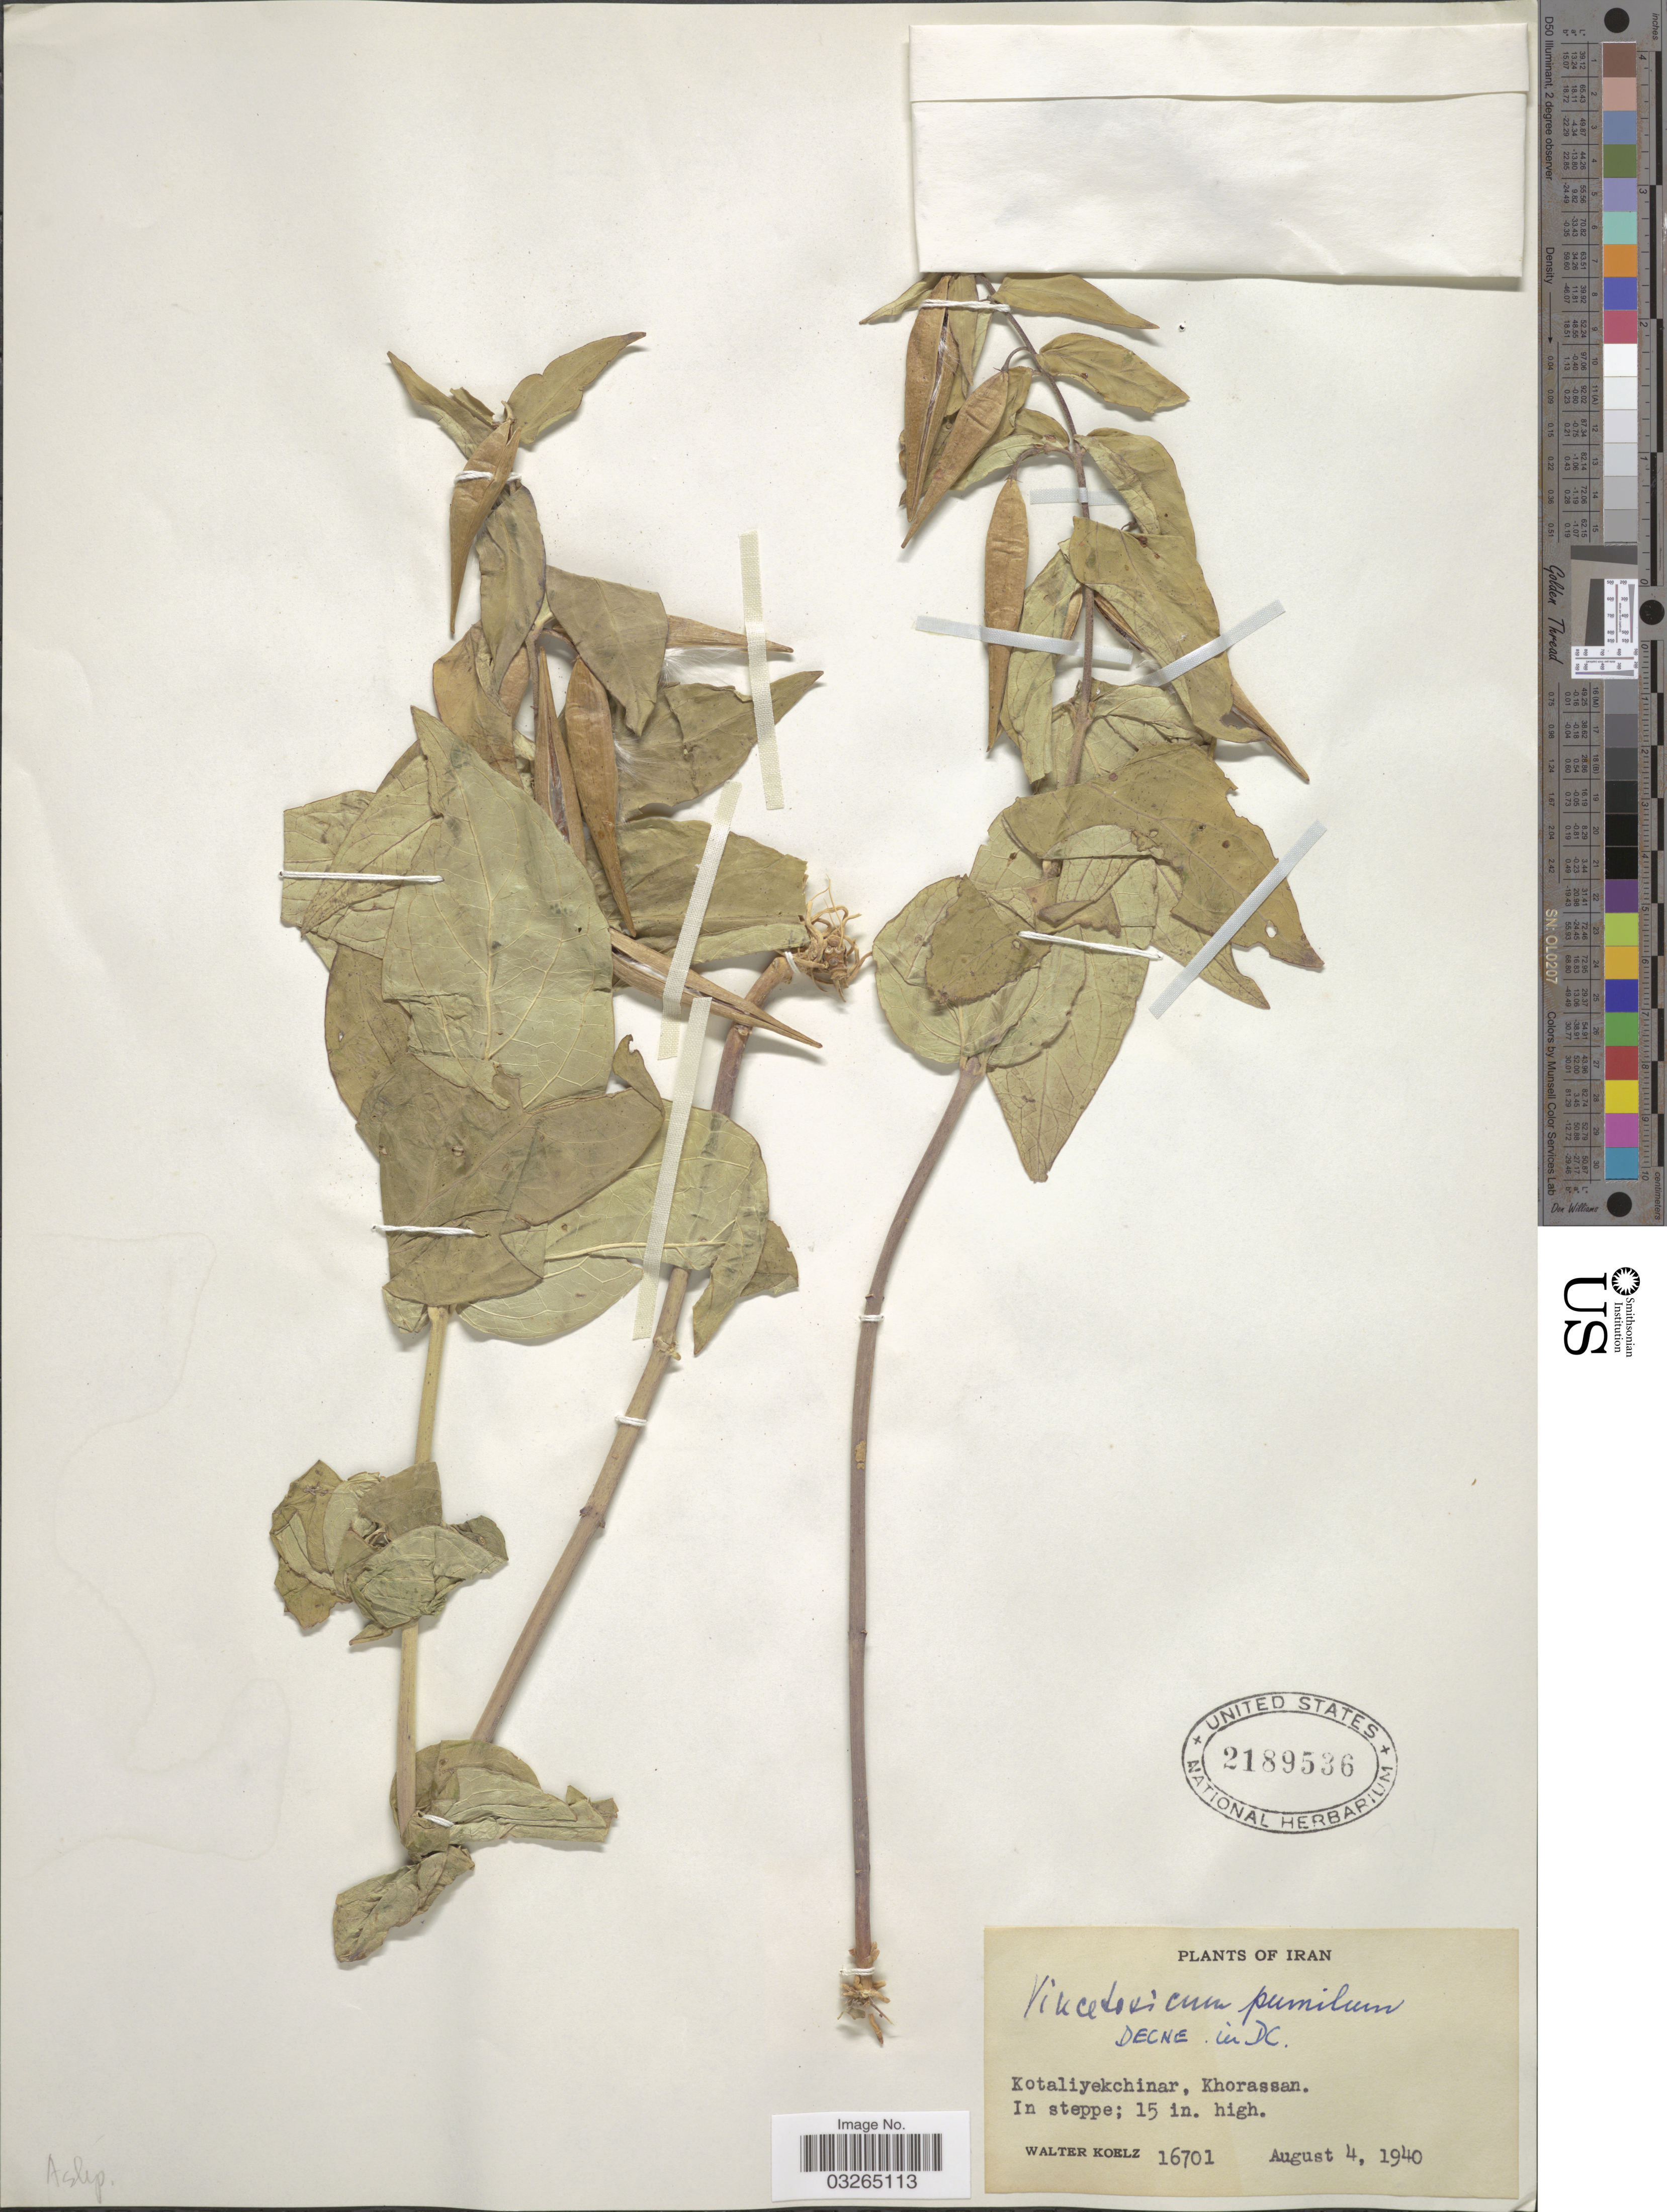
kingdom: Plantae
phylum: Tracheophyta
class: Magnoliopsida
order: Gentianales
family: Apocynaceae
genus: Vincetoxicum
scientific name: Vincetoxicum pumilum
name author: Decne.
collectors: W. N. Koelz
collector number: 16701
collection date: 1940-08-04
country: Iran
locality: Kotaliyekchinar, Khorassan.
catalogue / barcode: US 2189536